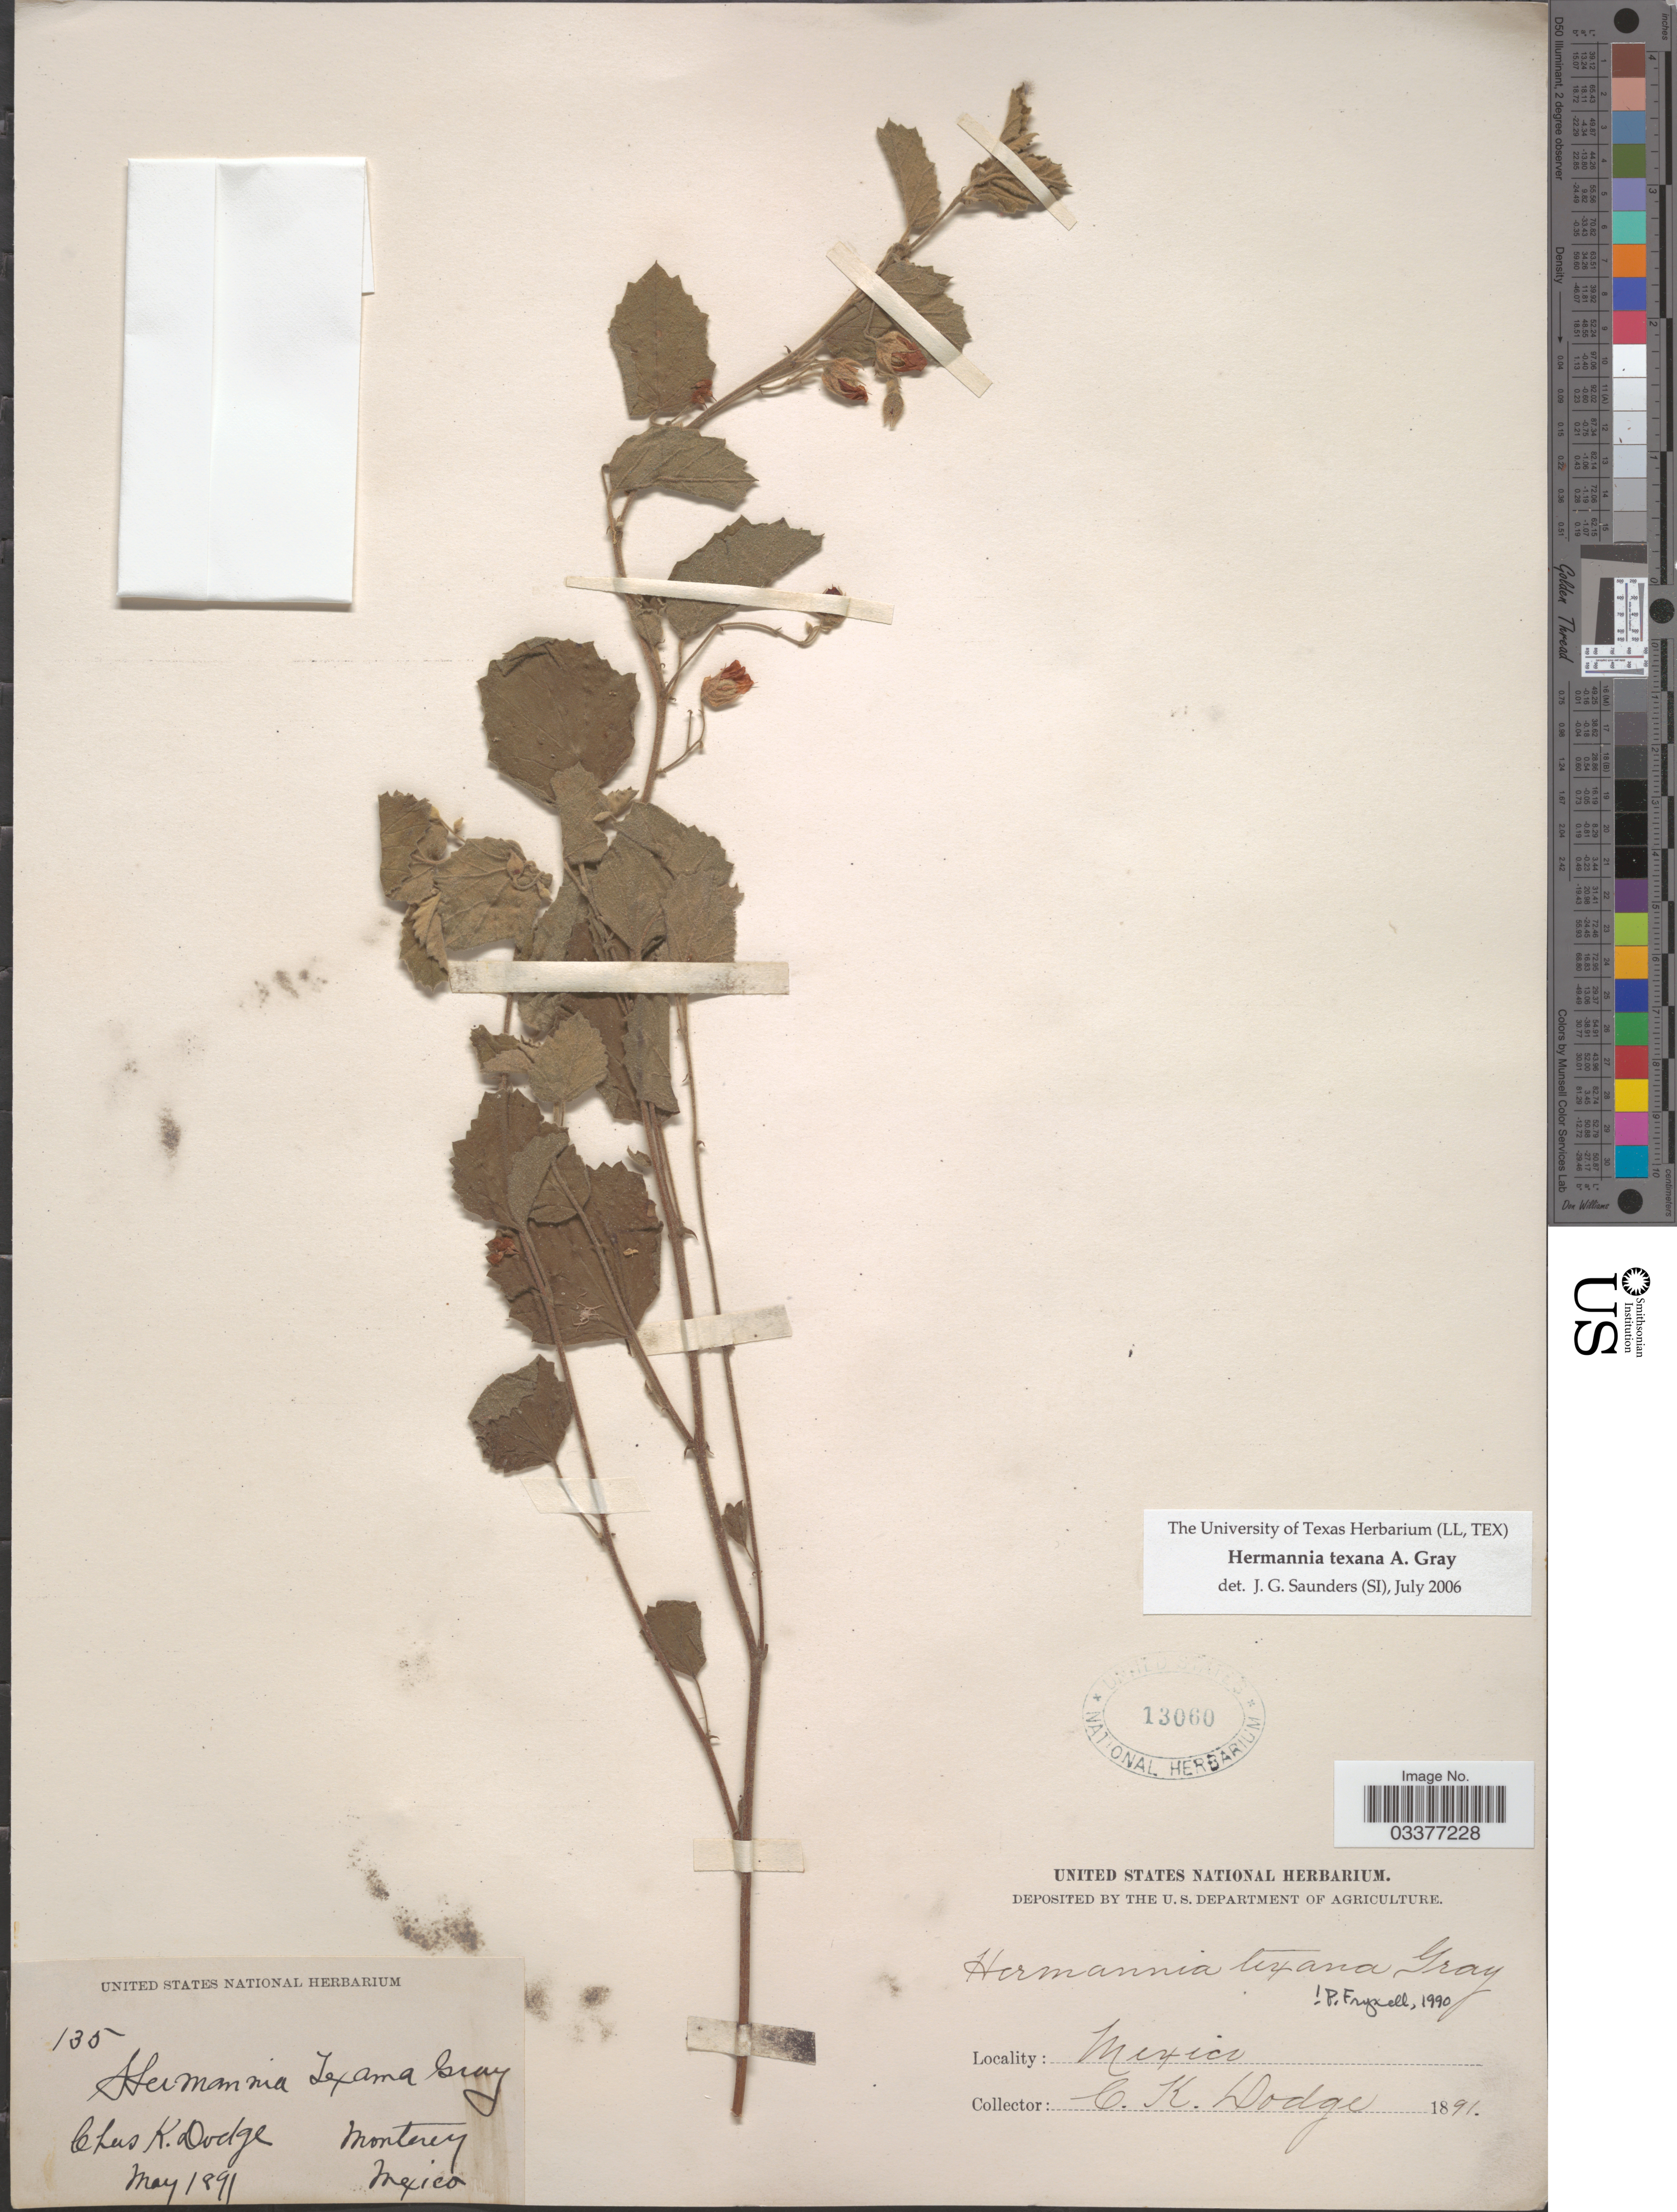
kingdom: Plantae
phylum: Tracheophyta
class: Magnoliopsida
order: Malvales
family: Malvaceae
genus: Hermannia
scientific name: Hermannia texana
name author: A. Gray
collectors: C. K. Dodge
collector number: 135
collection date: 1891-05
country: Mexico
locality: Monterey.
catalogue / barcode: US 13060